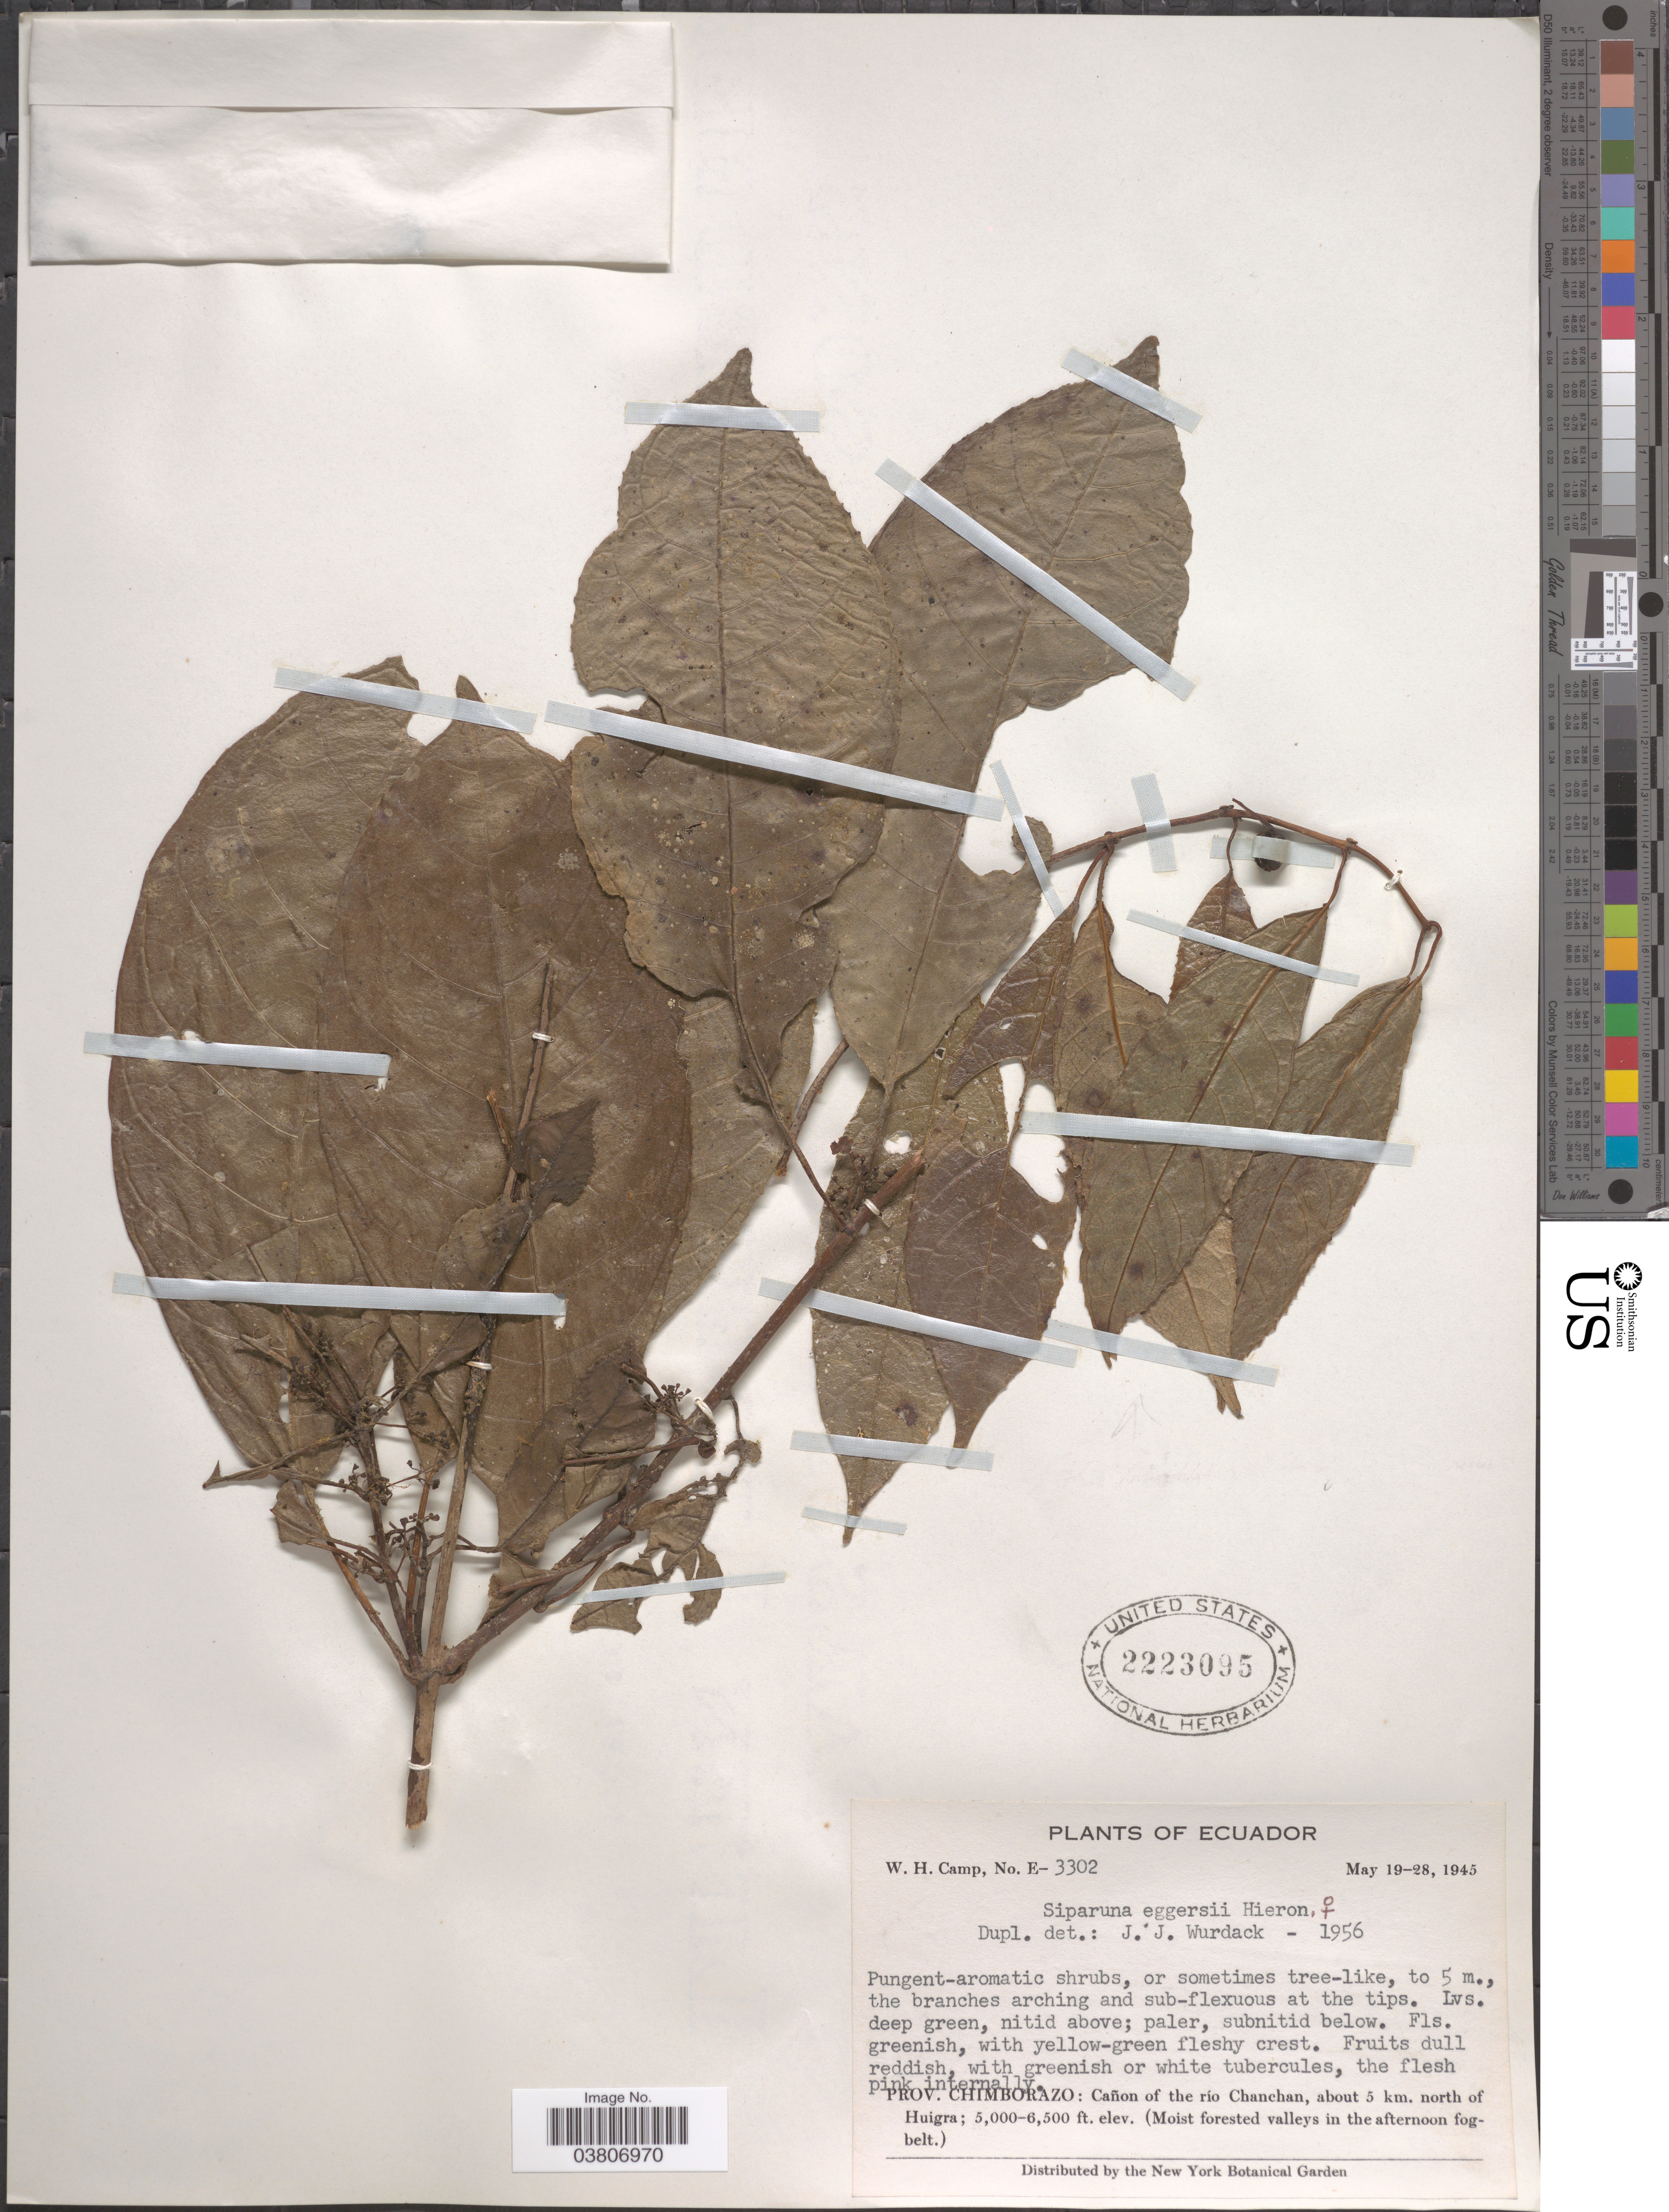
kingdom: Plantae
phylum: Tracheophyta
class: Magnoliopsida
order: Laurales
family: Siparunaceae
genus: Siparuna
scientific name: Siparuna eggersii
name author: Hieron.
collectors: W. H. Camp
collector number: E-3302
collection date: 1945-05-19/1945-05-28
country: Ecuador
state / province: Chimborazo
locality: Cañon of the río Chanchan, about 5 km. north of Huigra.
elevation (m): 1524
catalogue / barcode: US 2223095